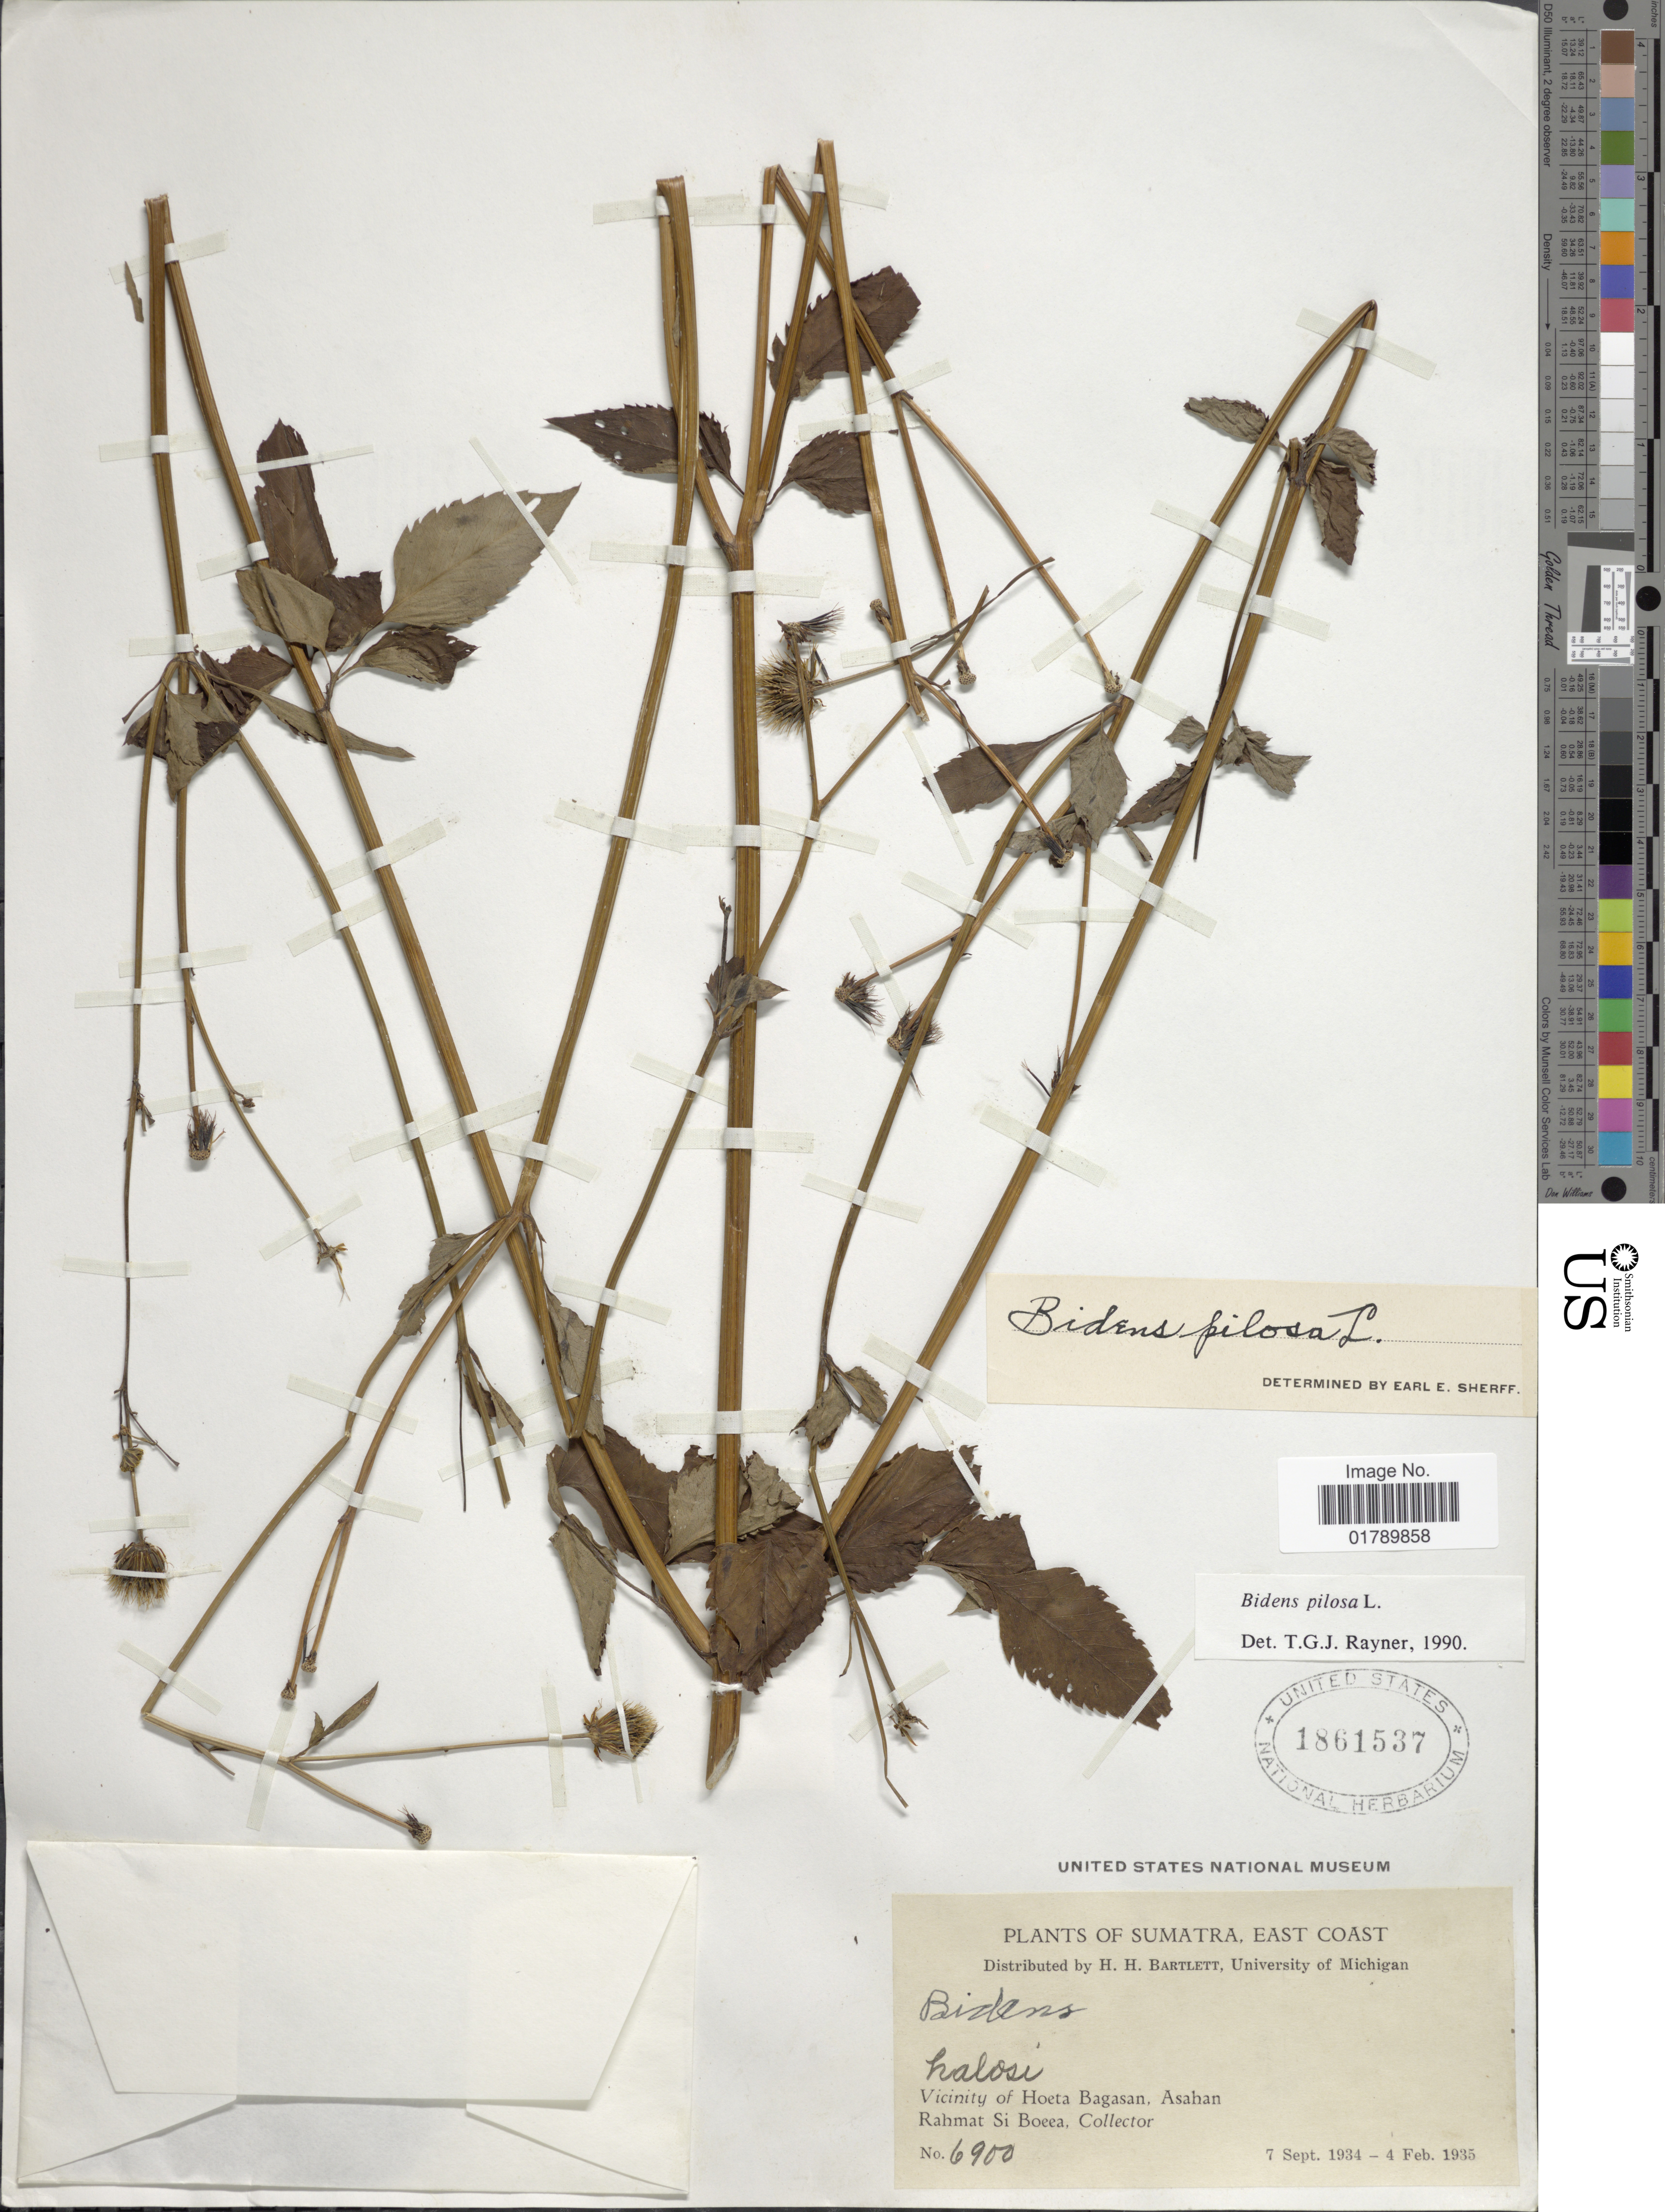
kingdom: Plantae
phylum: Tracheophyta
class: Magnoliopsida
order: Asterales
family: Asteraceae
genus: Bidens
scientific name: Bidens pilosa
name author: L.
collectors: Rahmat Si Boeea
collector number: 6900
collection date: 1934-09-07/1935-02-04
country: Indonesia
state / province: Sumatra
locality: Sumatra, Eas Coast. Vicinity of Hoeta Bagasan, Asahan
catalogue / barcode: US 1861537